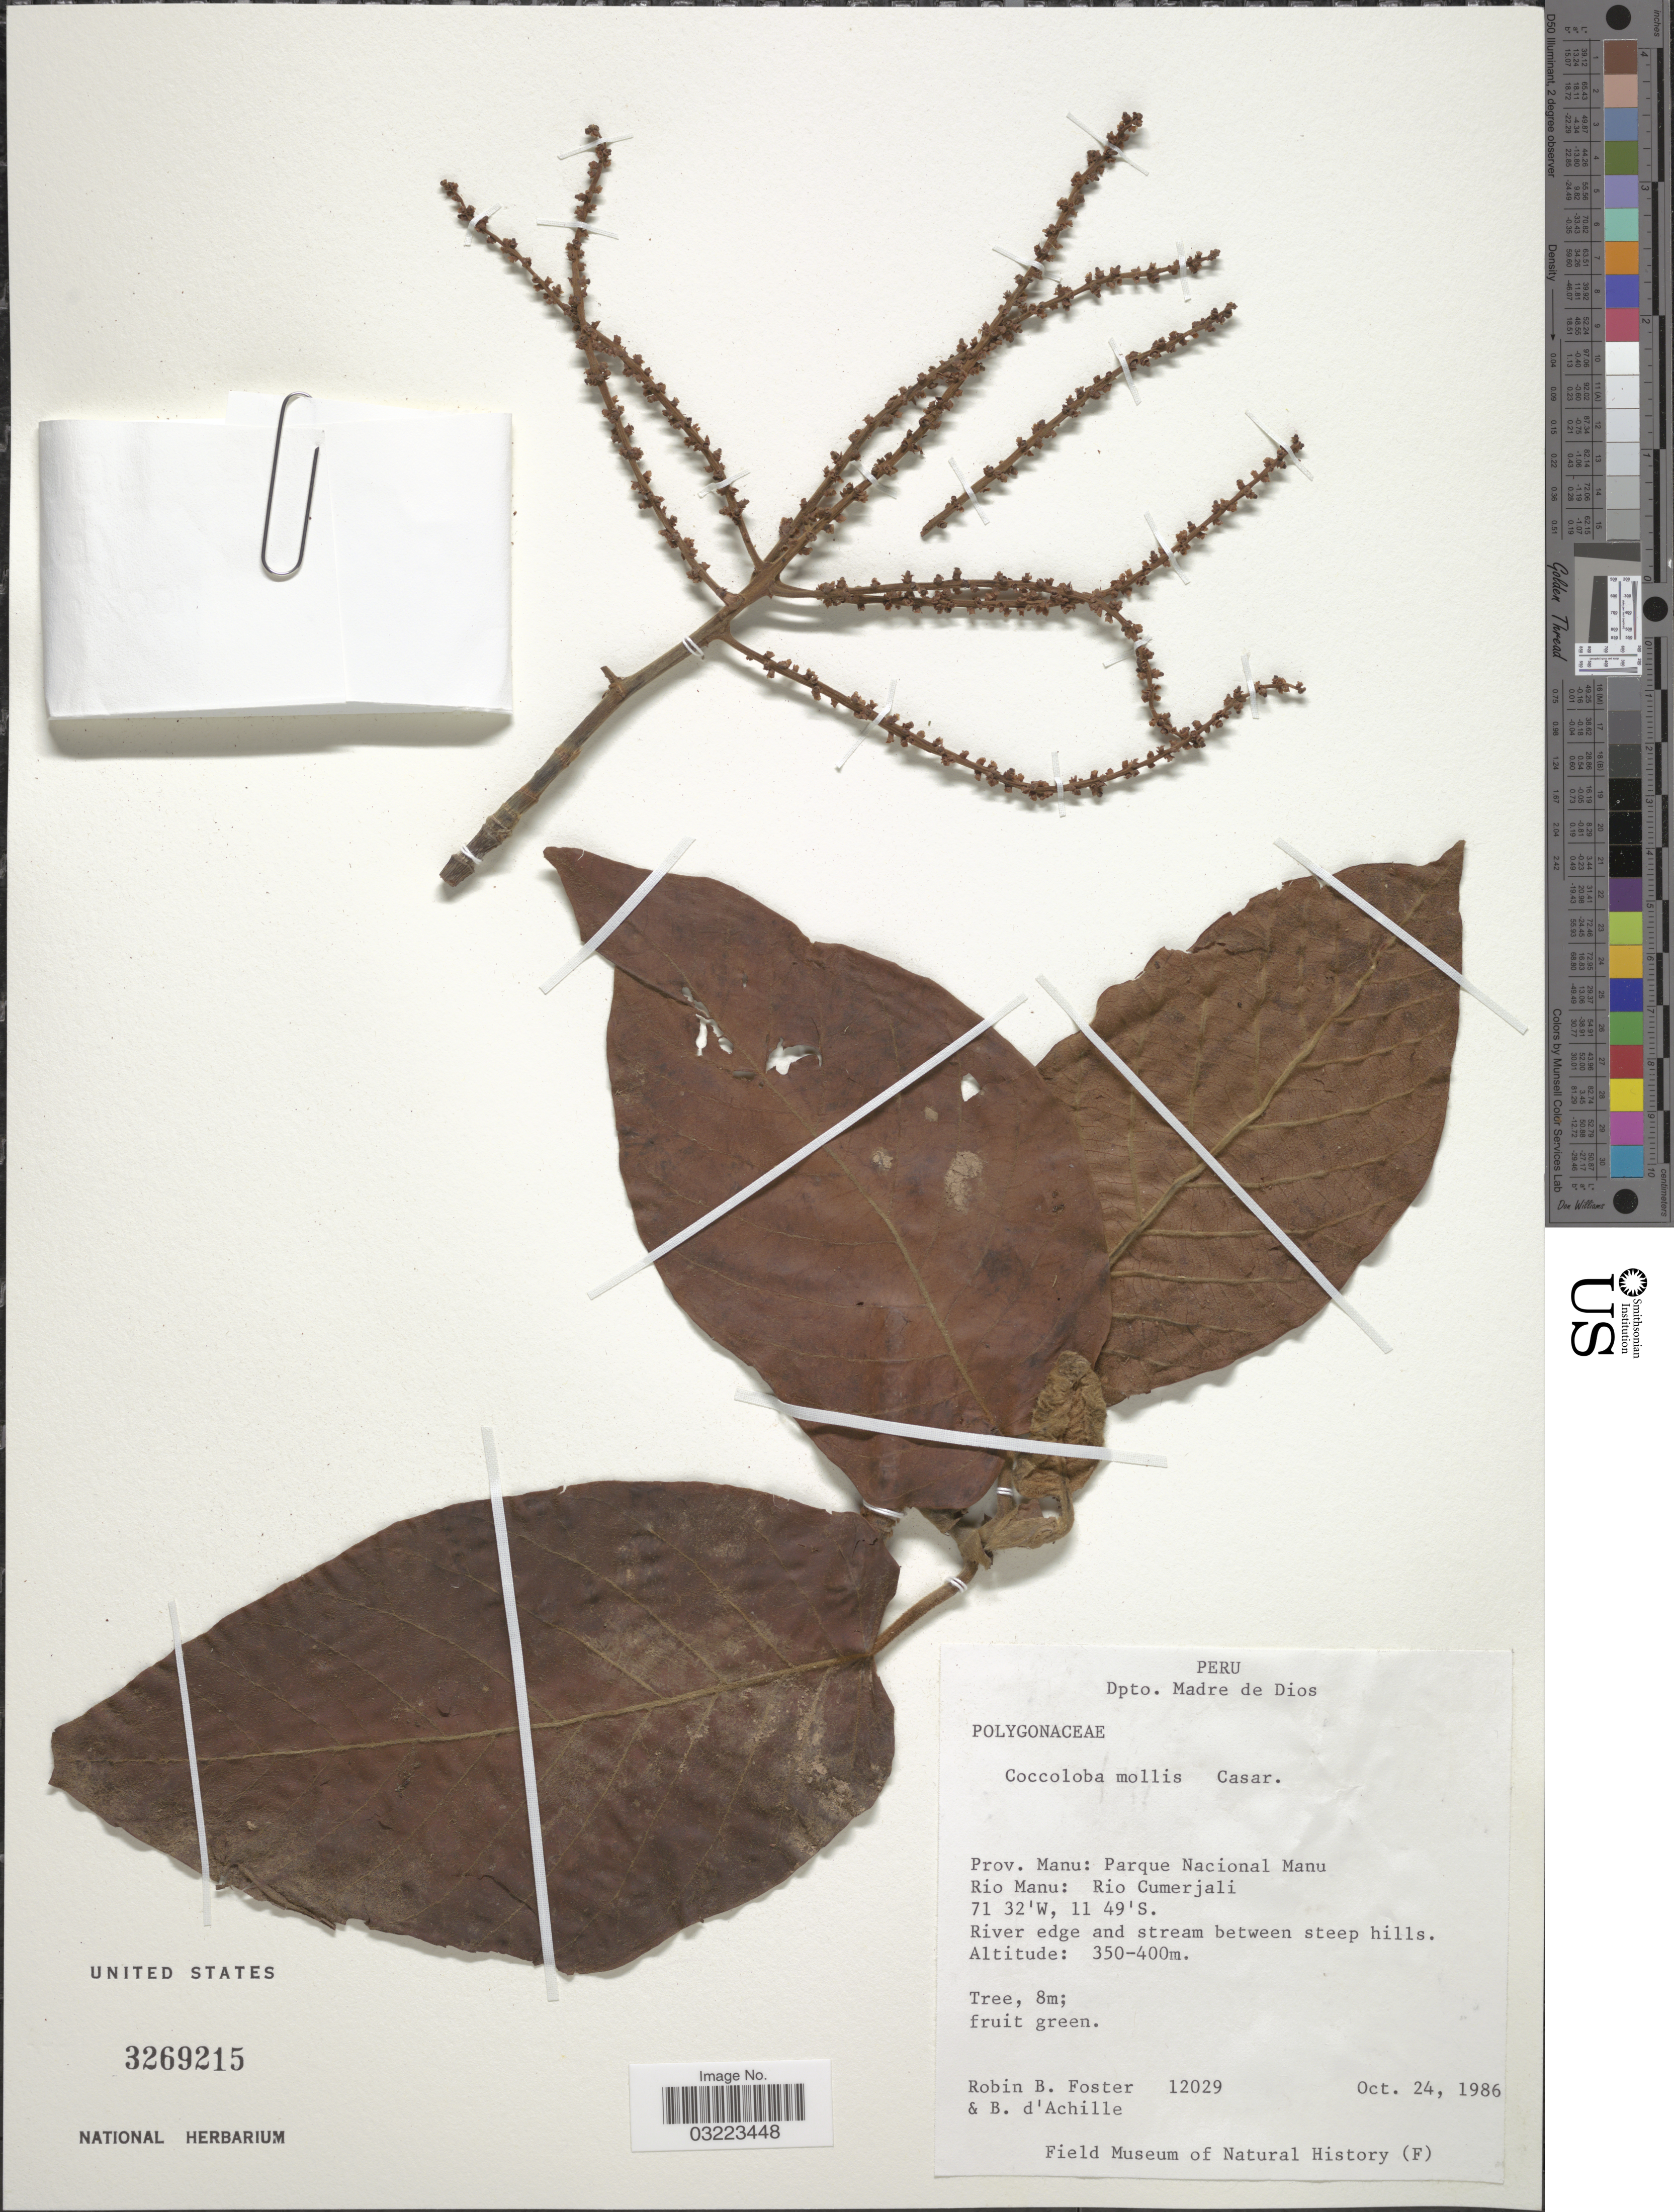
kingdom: Plantae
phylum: Tracheophyta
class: Magnoliopsida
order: Caryophyllales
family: Polygonaceae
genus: Coccoloba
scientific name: Coccoloba mollis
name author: Casar.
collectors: R. B. Foster & B. d'Achille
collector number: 12029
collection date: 1986-10-24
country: Peru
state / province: Madre de Dios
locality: Dpto. Madre de Dios, Prov. Manu: Parque Nacional Manu, Rio Manu: Rio Cumerjali.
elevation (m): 350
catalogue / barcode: US 3269215